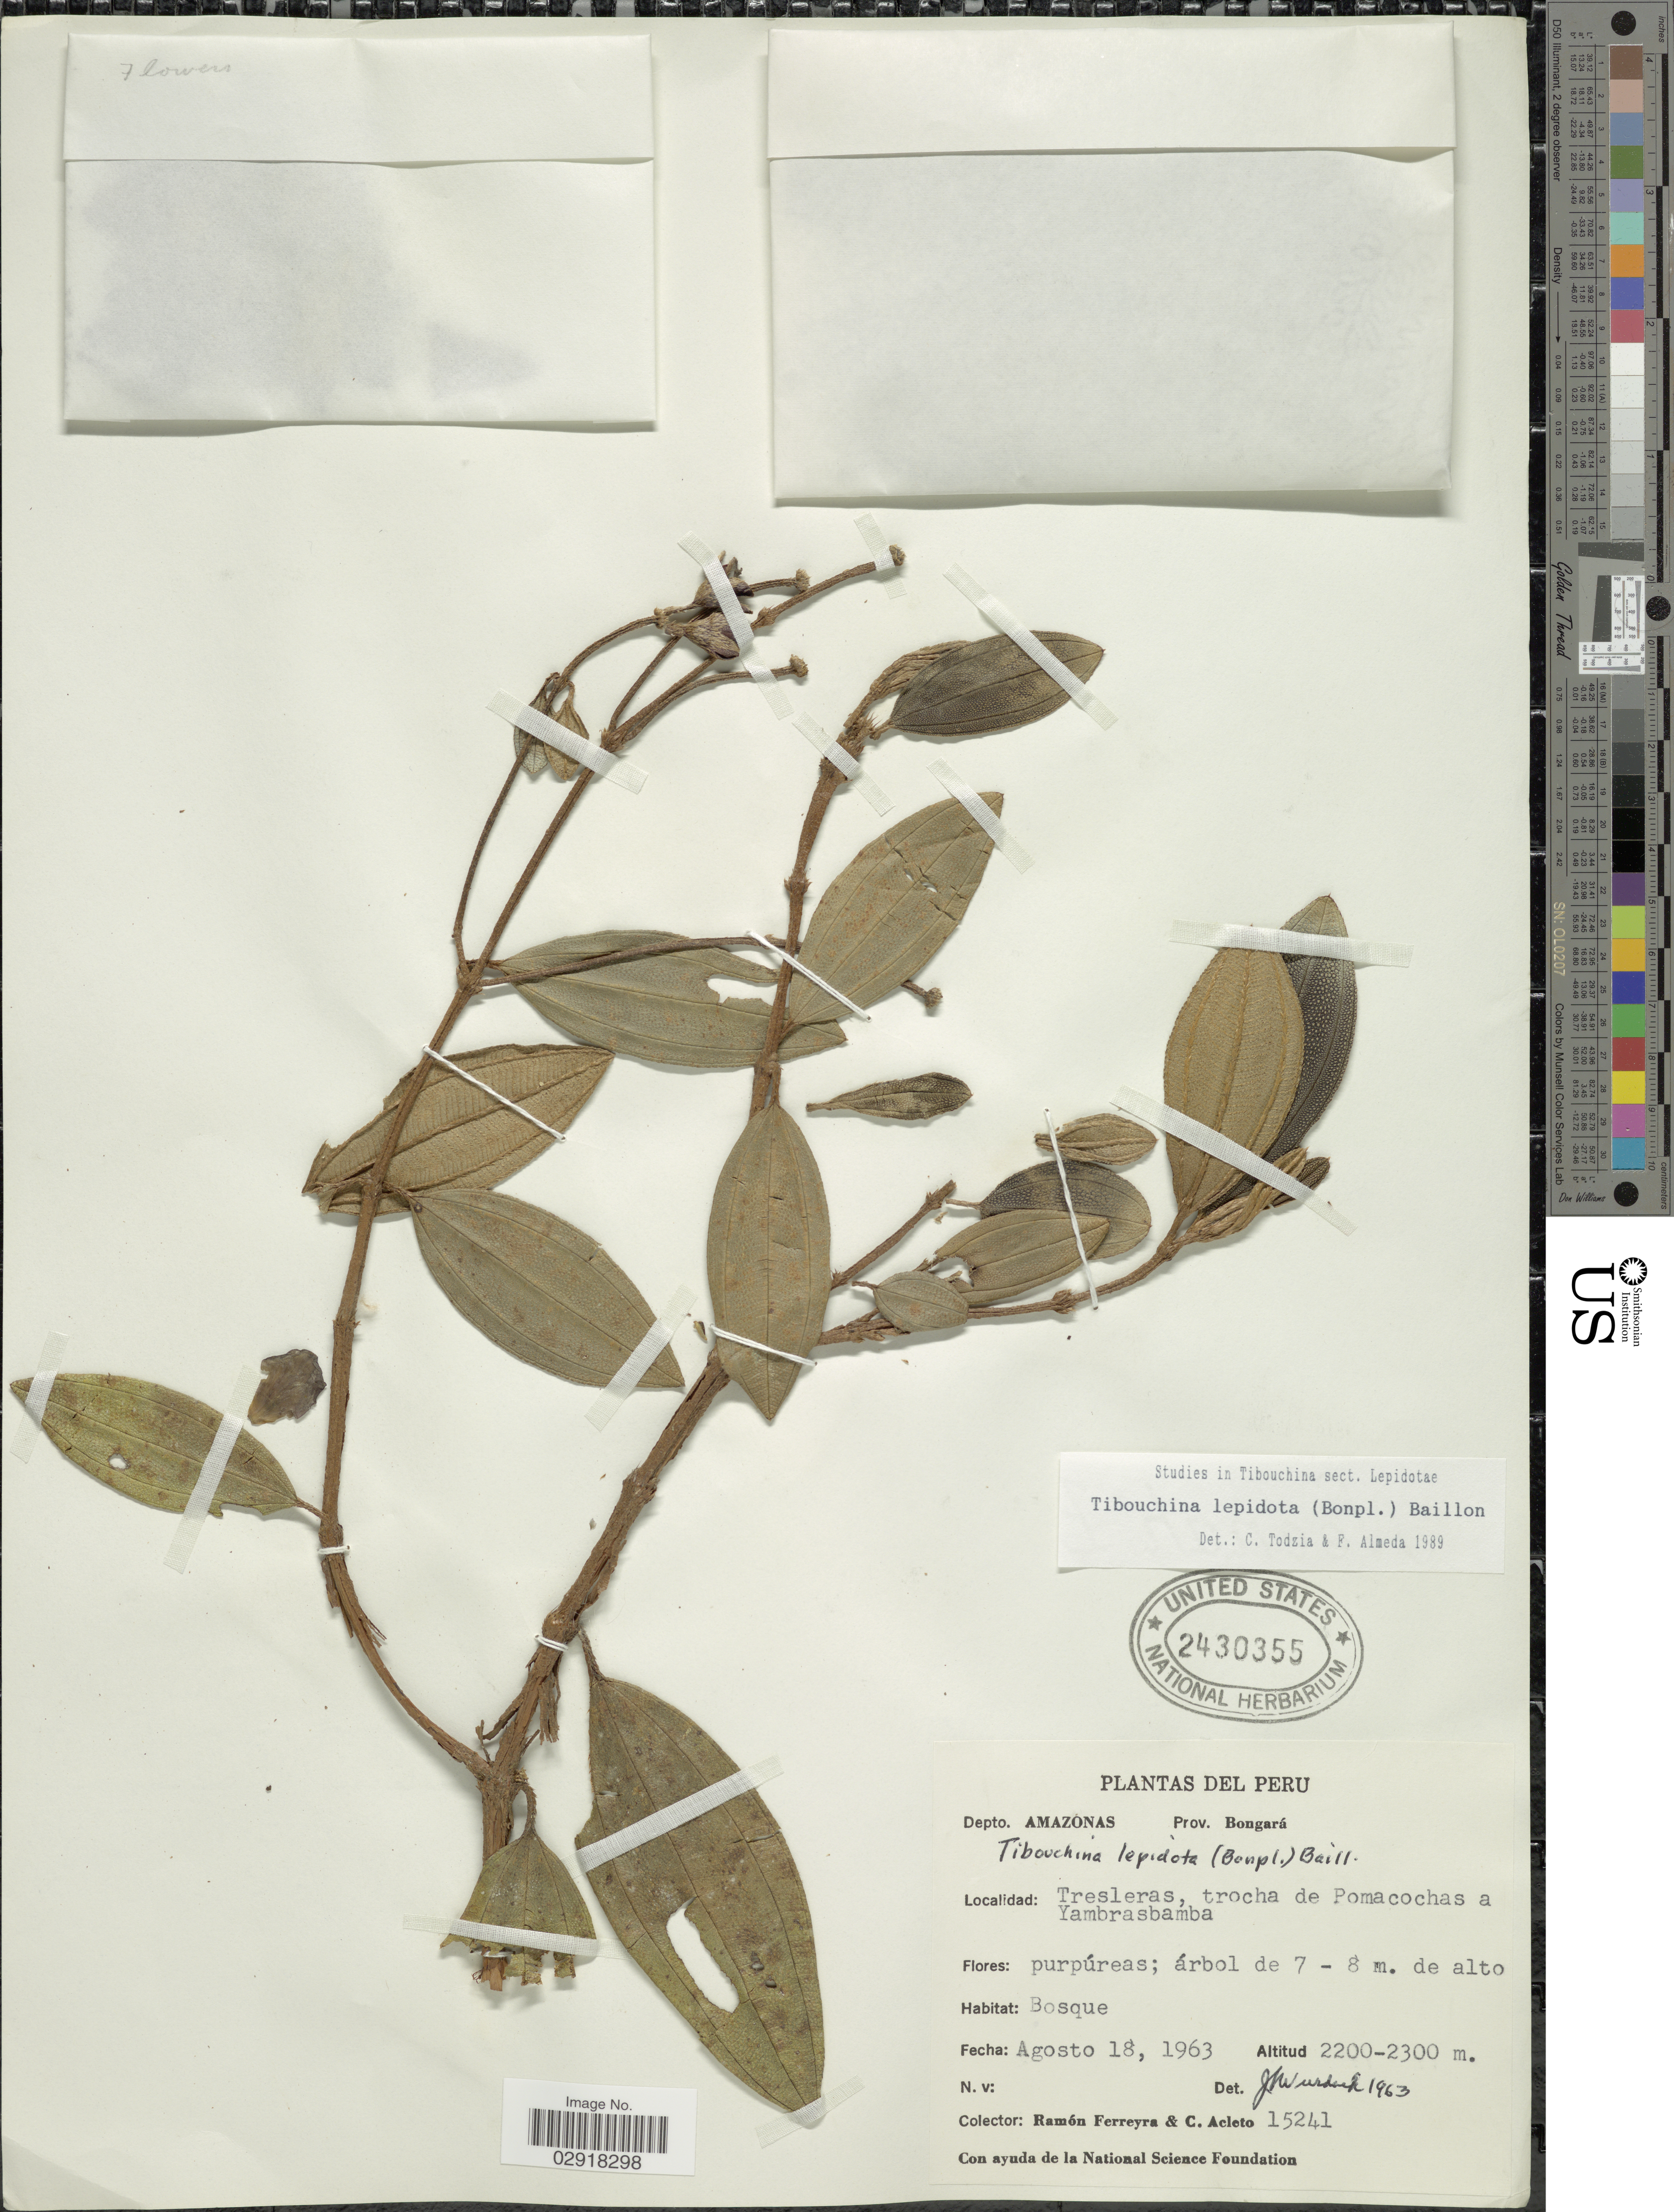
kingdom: Plantae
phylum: Tracheophyta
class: Magnoliopsida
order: Myrtales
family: Melastomataceae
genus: Andesanthus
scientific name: Andesanthus lepidotus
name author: (Humb. & Bonpl.) P.J.F. Guim. & Michelang.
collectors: R. A. Ferreyra & C. Acleto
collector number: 15241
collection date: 1963-08-18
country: Peru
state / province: Amazonas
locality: Depto. Amazónas, Prov. Bongará, Tresleras, trocha de Pomacochas a Yambrasbamba.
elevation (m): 2200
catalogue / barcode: US 2430355